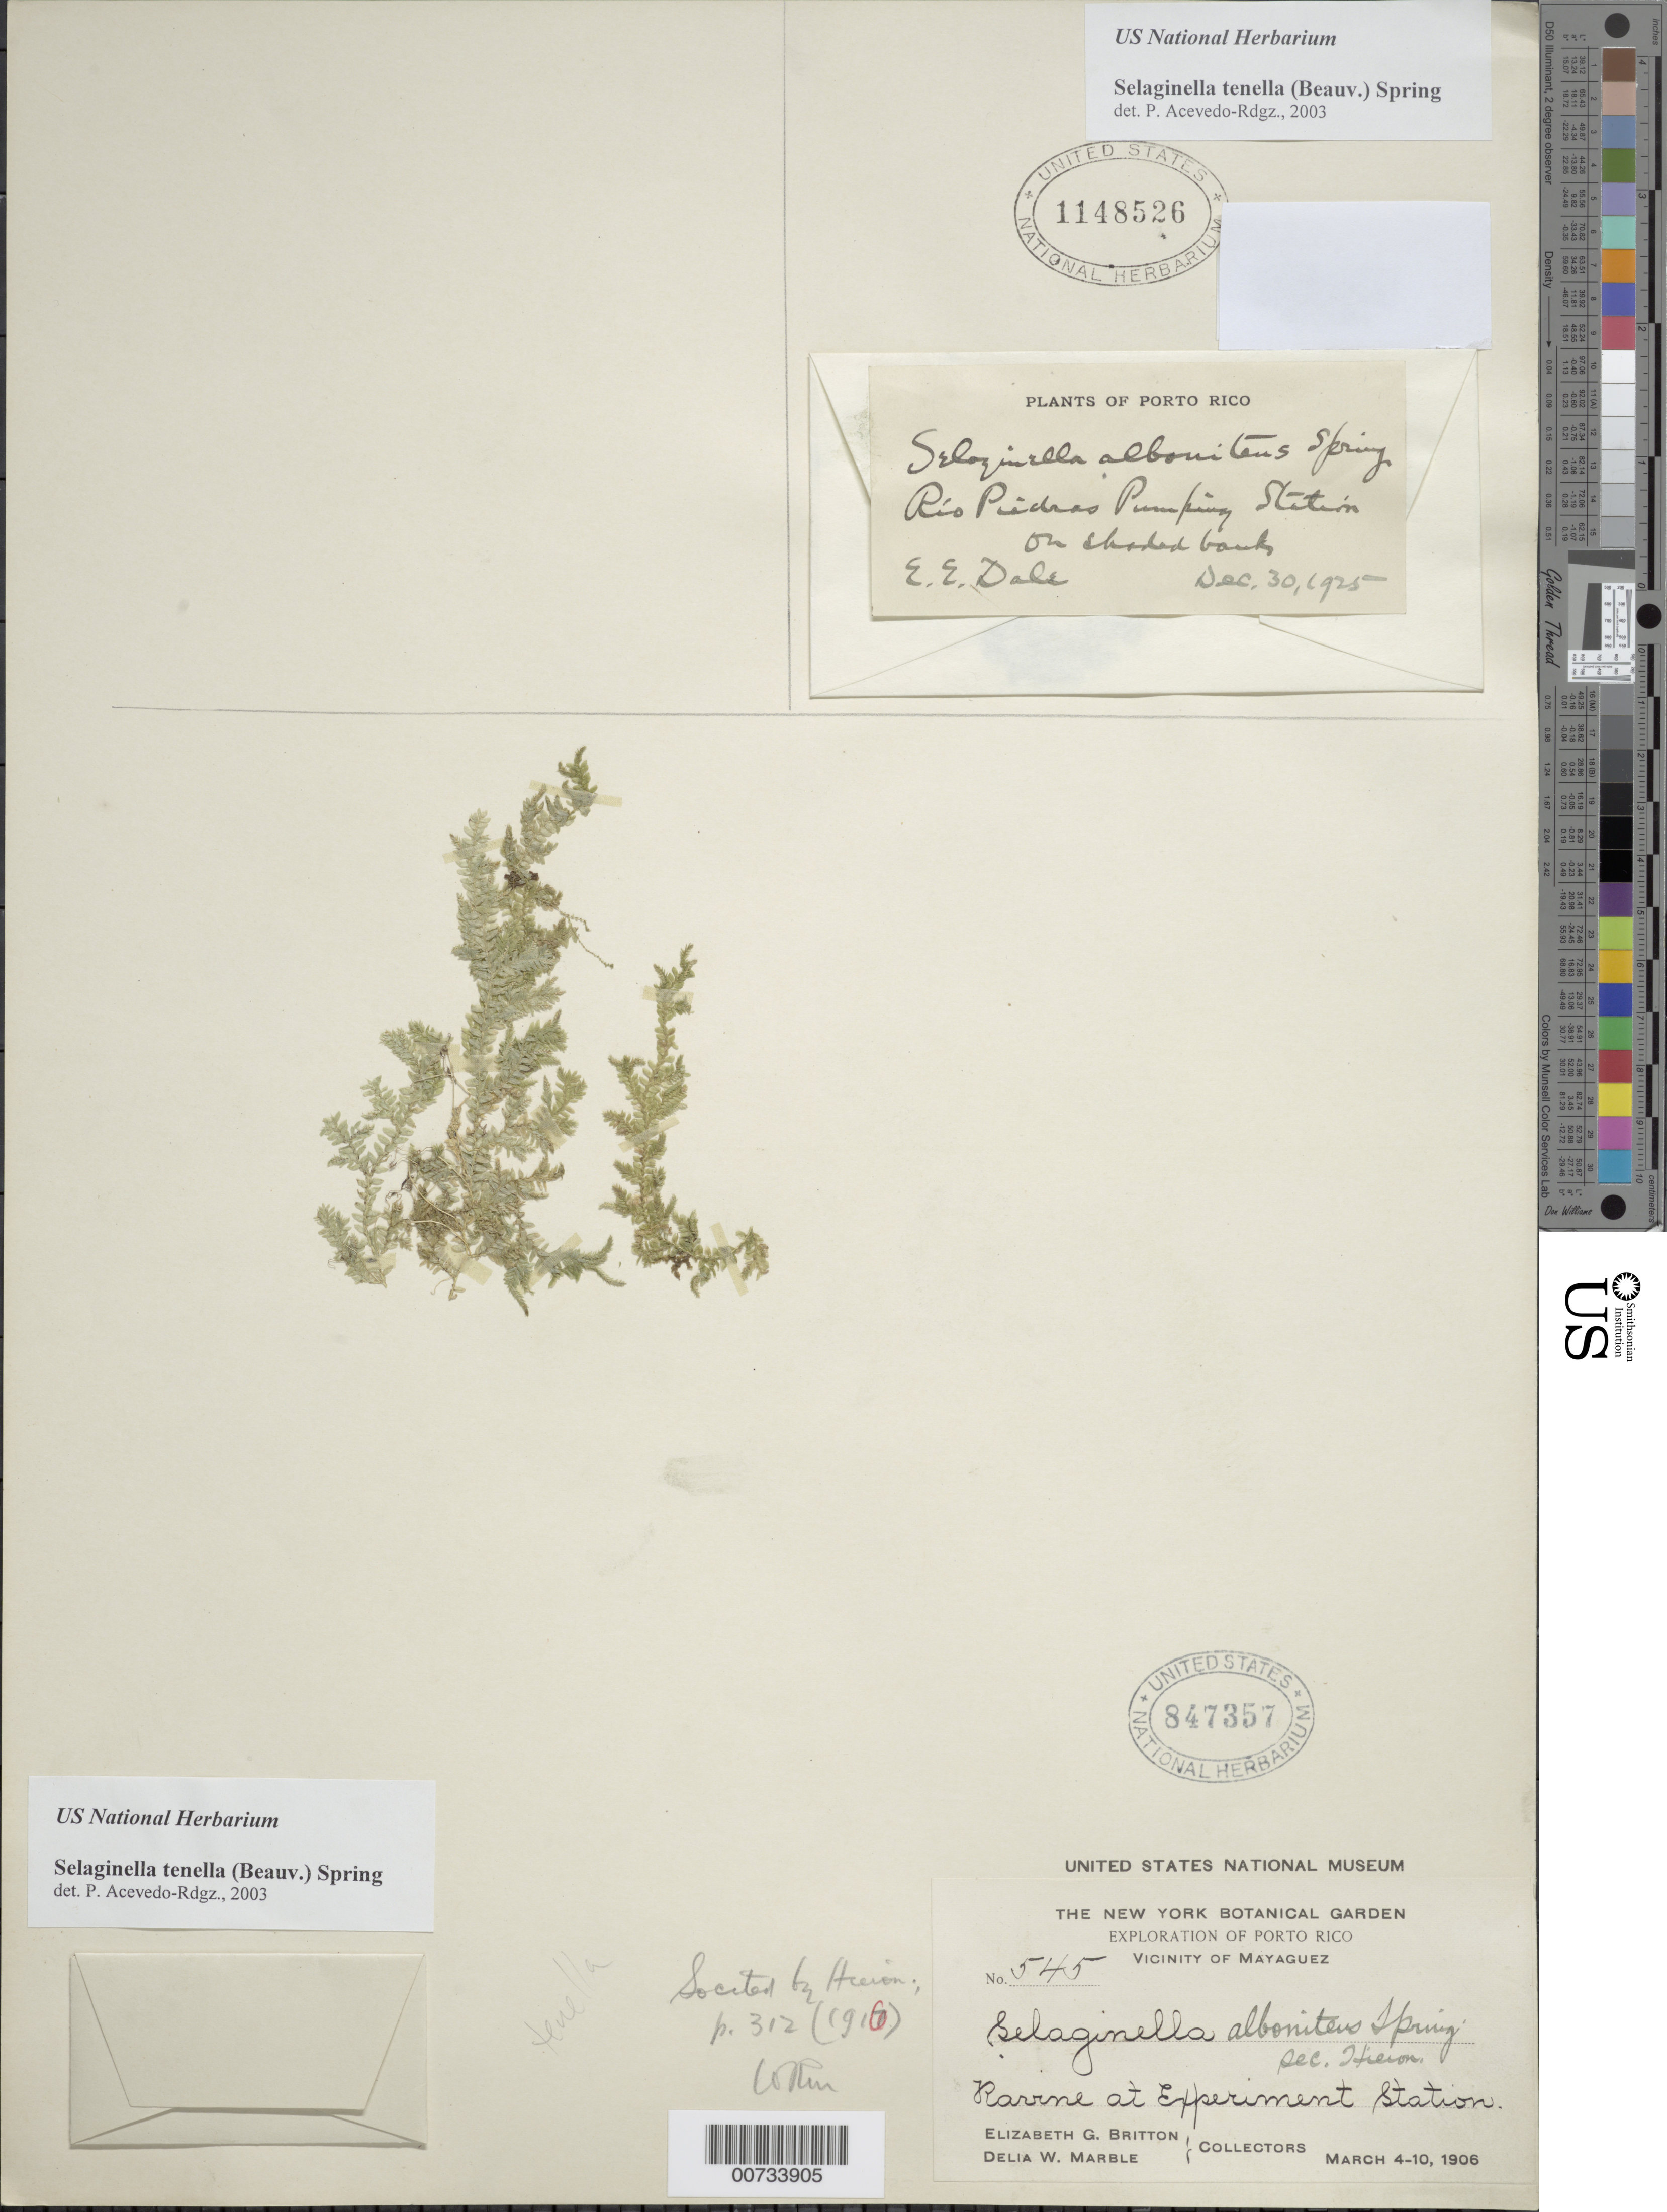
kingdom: Plantae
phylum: Tracheophyta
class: Lycopodiopsida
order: Selaginellales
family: Selaginellaceae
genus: Selaginella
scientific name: Selaginella tenella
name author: (P. Beauv.) Spring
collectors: E. G. Britton & D. W. Marble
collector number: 545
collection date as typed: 04 Mar 1906 to 10 Mar 1906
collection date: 1906-03-04/1906-03-10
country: Puerto Rico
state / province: Mayagüez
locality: Mayaguez, Exp. Station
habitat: Ravine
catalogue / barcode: US 847357